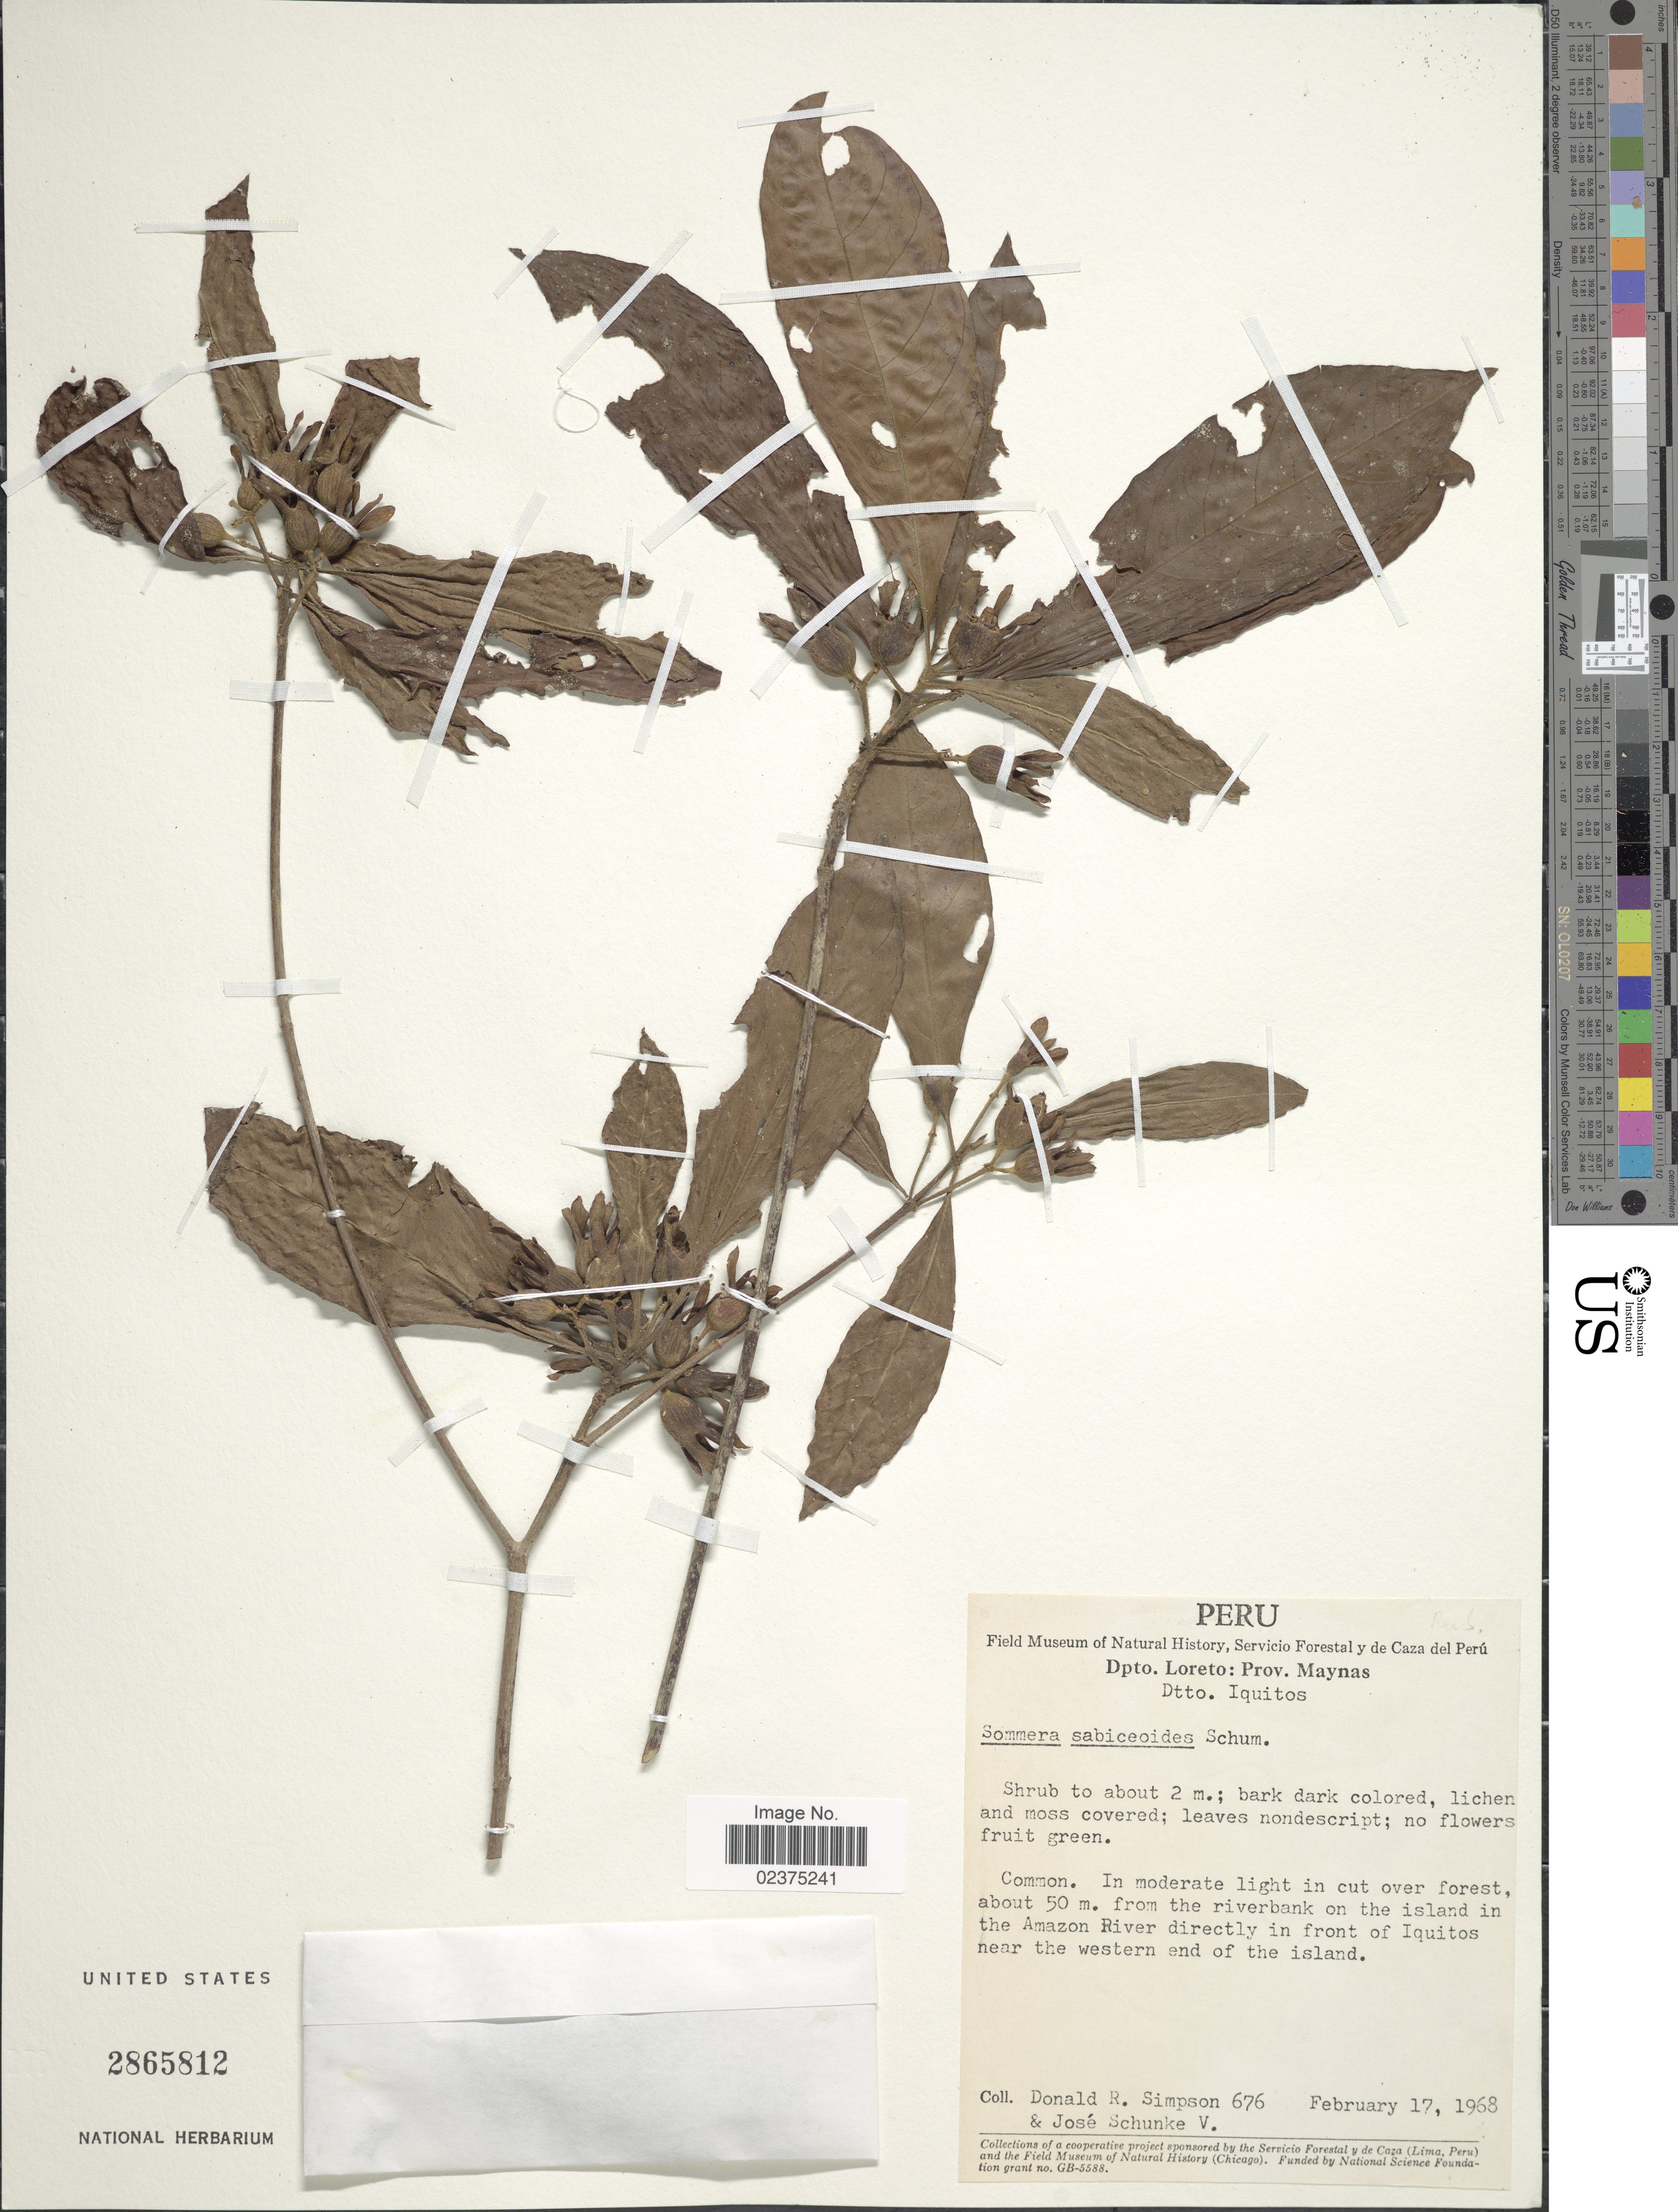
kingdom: Plantae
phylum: Tracheophyta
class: Magnoliopsida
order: Gentianales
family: Rubiaceae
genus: Sommera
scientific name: Sommera sabiceoides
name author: K. Schum.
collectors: D. R. Simpson & J. Schunke Vigo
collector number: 676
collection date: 1968-02-17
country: Peru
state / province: Loreto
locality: Dpto Loreto: Prov. Maynas Dtto Iquitos. Common. In moderate light in cut over forest, about 50 m from the riverbank on the island in the Amazon River directly in front of Iquitos near the western end of the island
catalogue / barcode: US 2865812